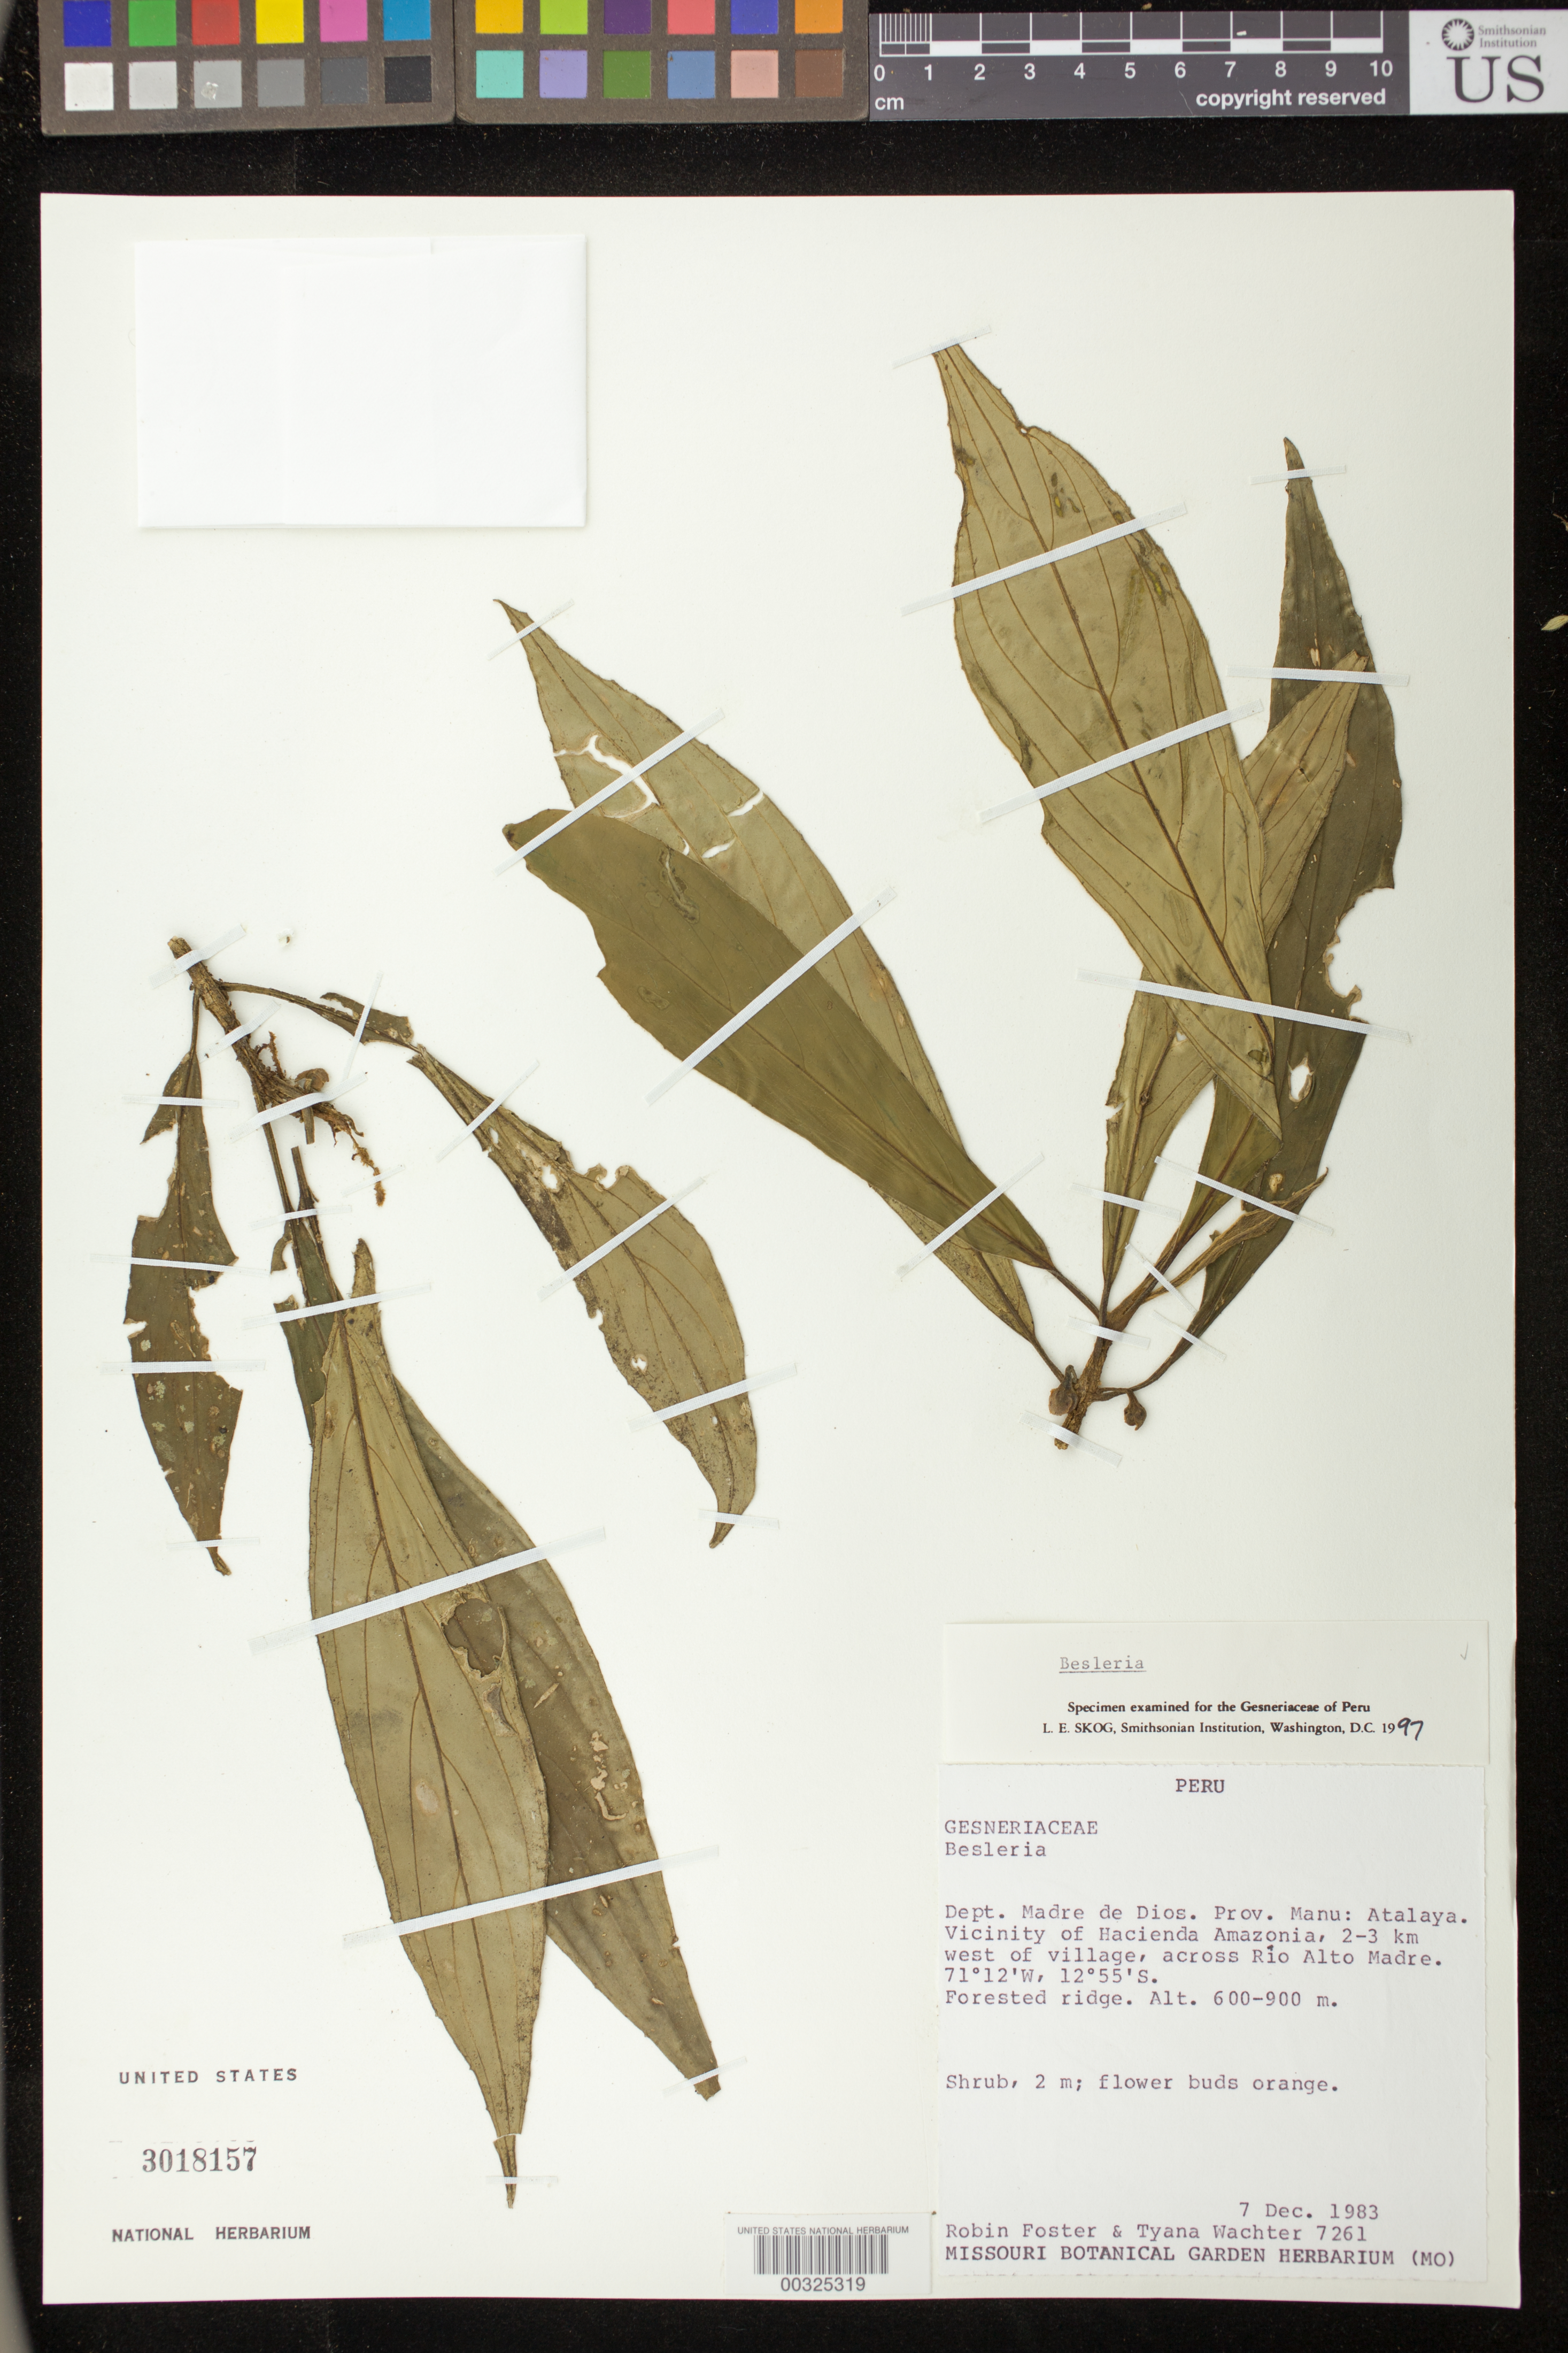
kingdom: Plantae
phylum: Tracheophyta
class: Magnoliopsida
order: Lamiales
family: Gesneriaceae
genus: Besleria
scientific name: Besleria sp.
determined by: Skog, Laurence E.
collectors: R. Foster & T. Wachter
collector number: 7261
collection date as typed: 07 Dec 1983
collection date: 1983-12-07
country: Peru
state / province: Madre de Dios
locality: Prov. Manu: Atalaya. Vicinity of Hacienda Amazonia, 2-3 km W of village, across Río Alto Madre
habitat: Forested ridge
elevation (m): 600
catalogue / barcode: US 3018157